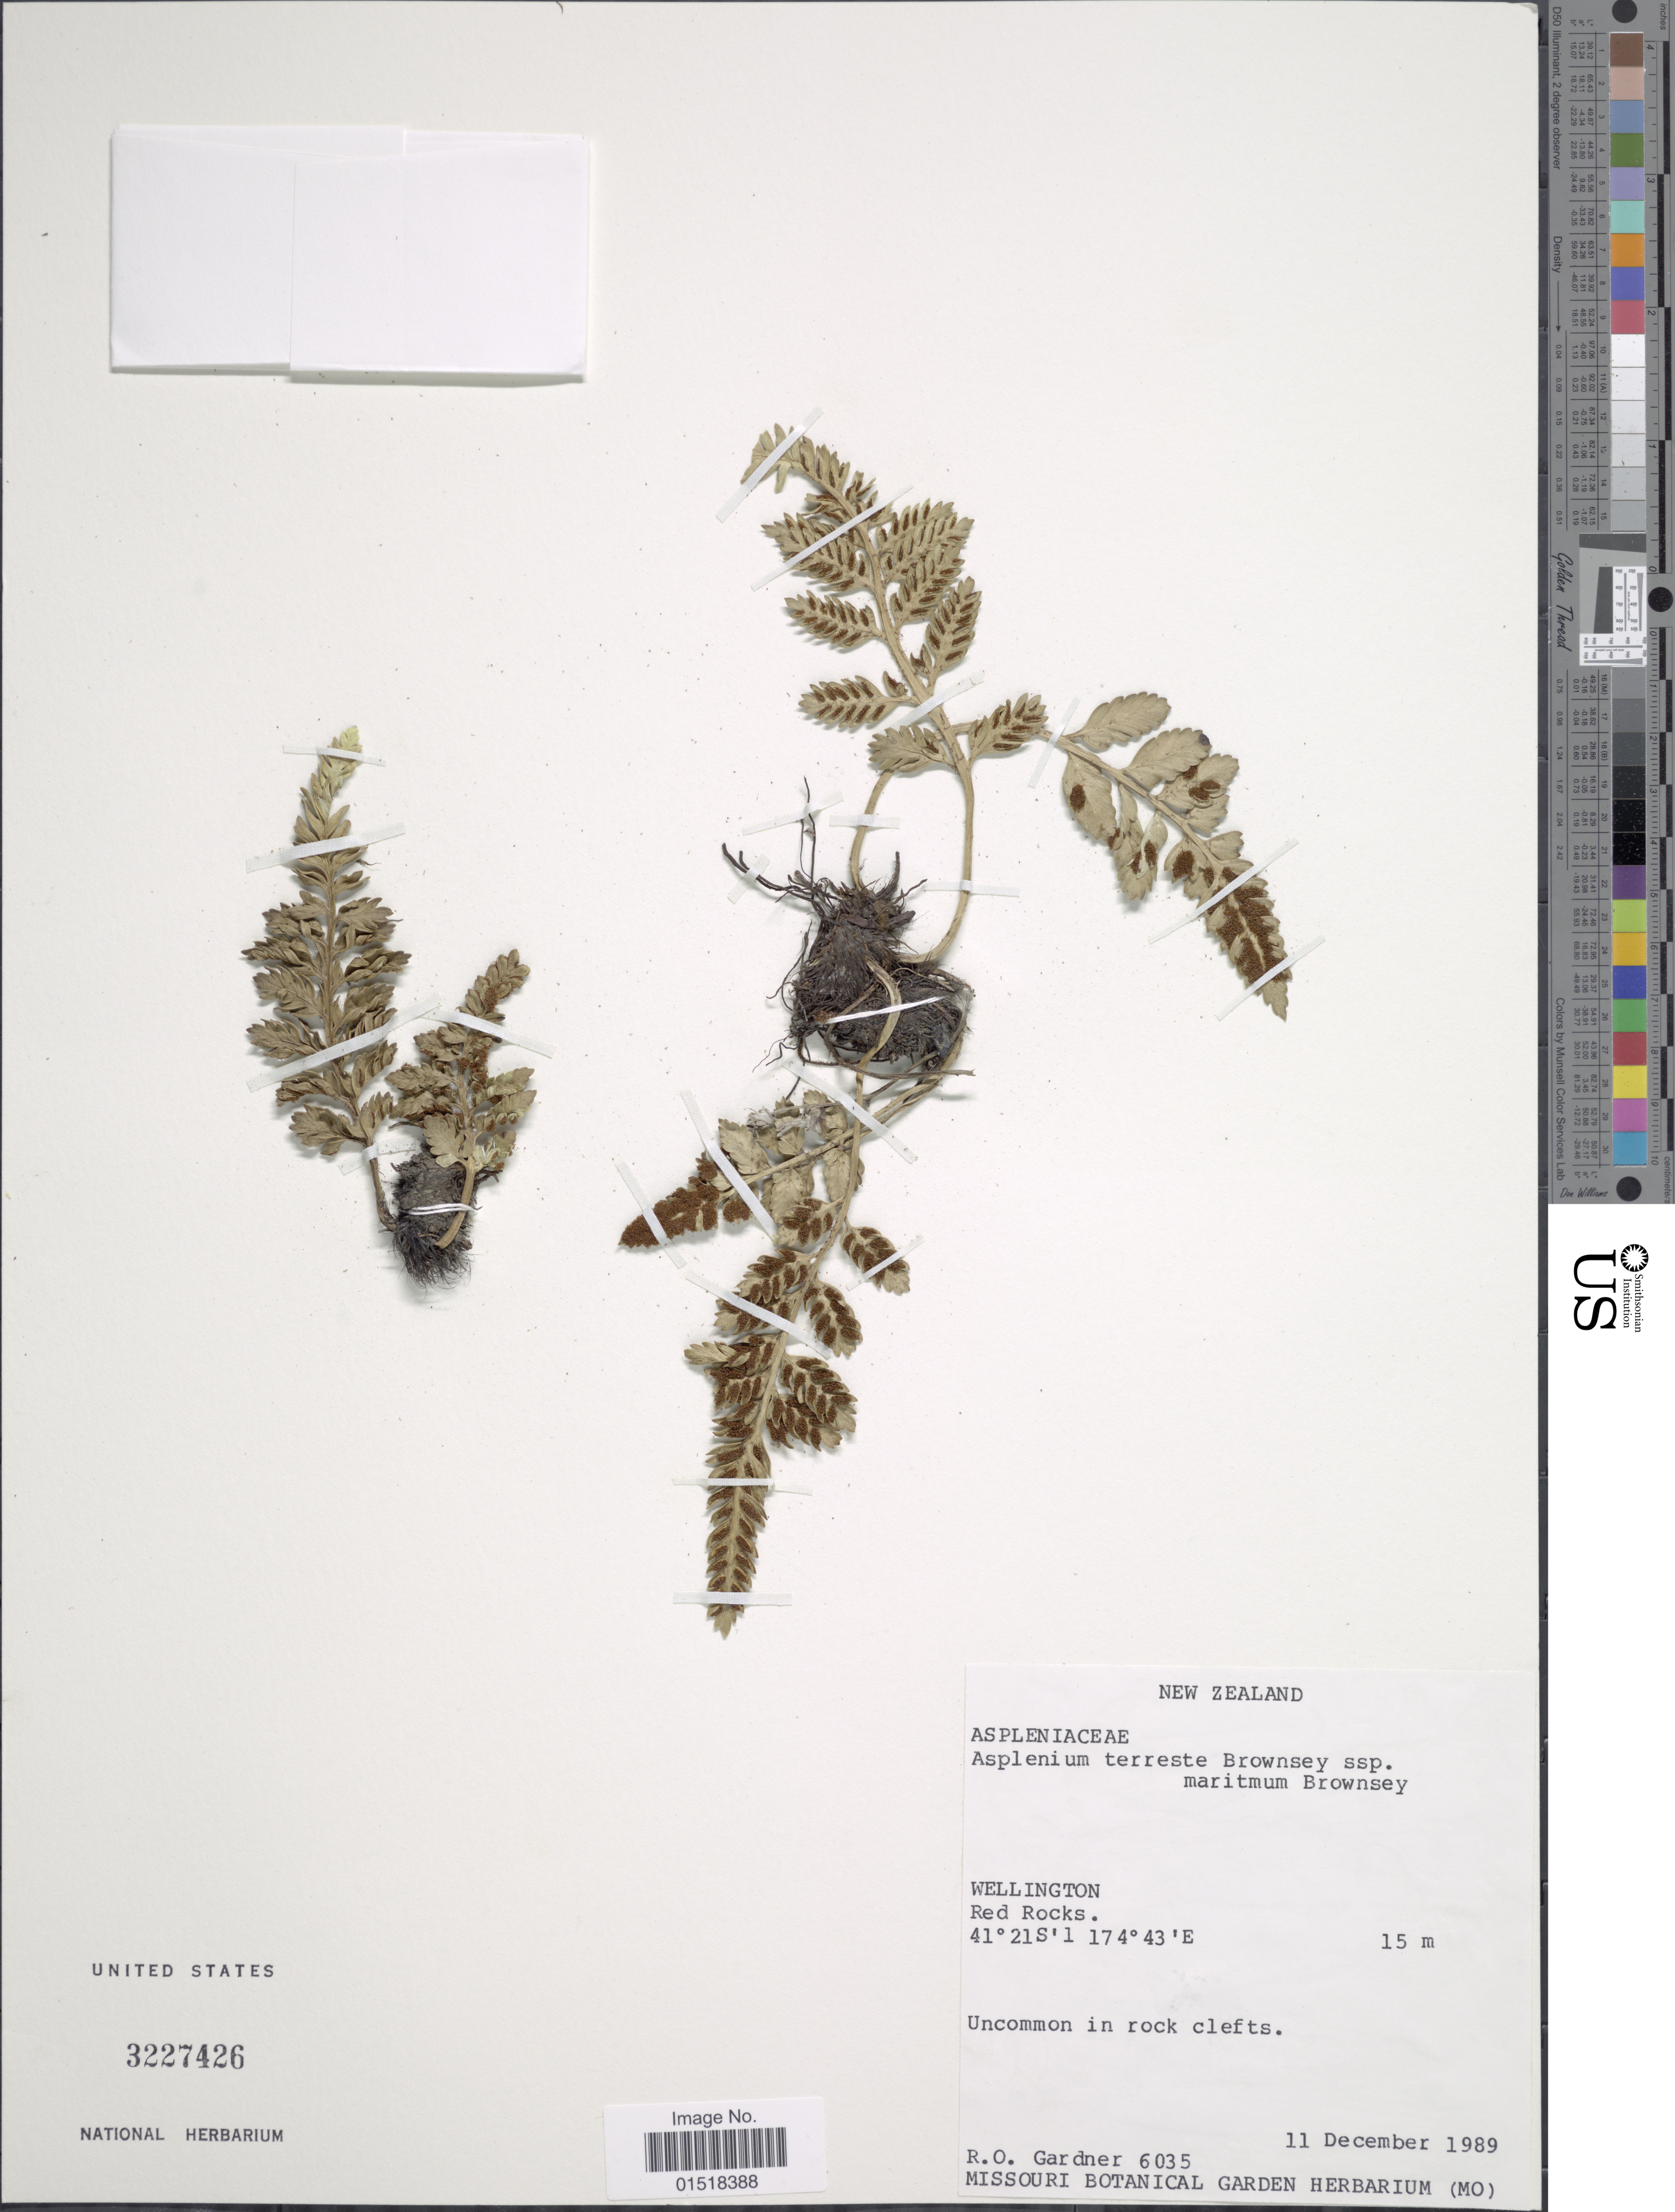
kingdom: Plantae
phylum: Tracheophyta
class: Polypodiopsida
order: Polypodiales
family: Aspleniaceae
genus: Asplenium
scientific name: Asplenium terrestre subsp. maritinum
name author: Brownsey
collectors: R. O. Gardner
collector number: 6035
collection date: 1989-12-11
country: New Zealand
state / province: Wellington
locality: Red Rocks.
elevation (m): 15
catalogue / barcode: US 3227426